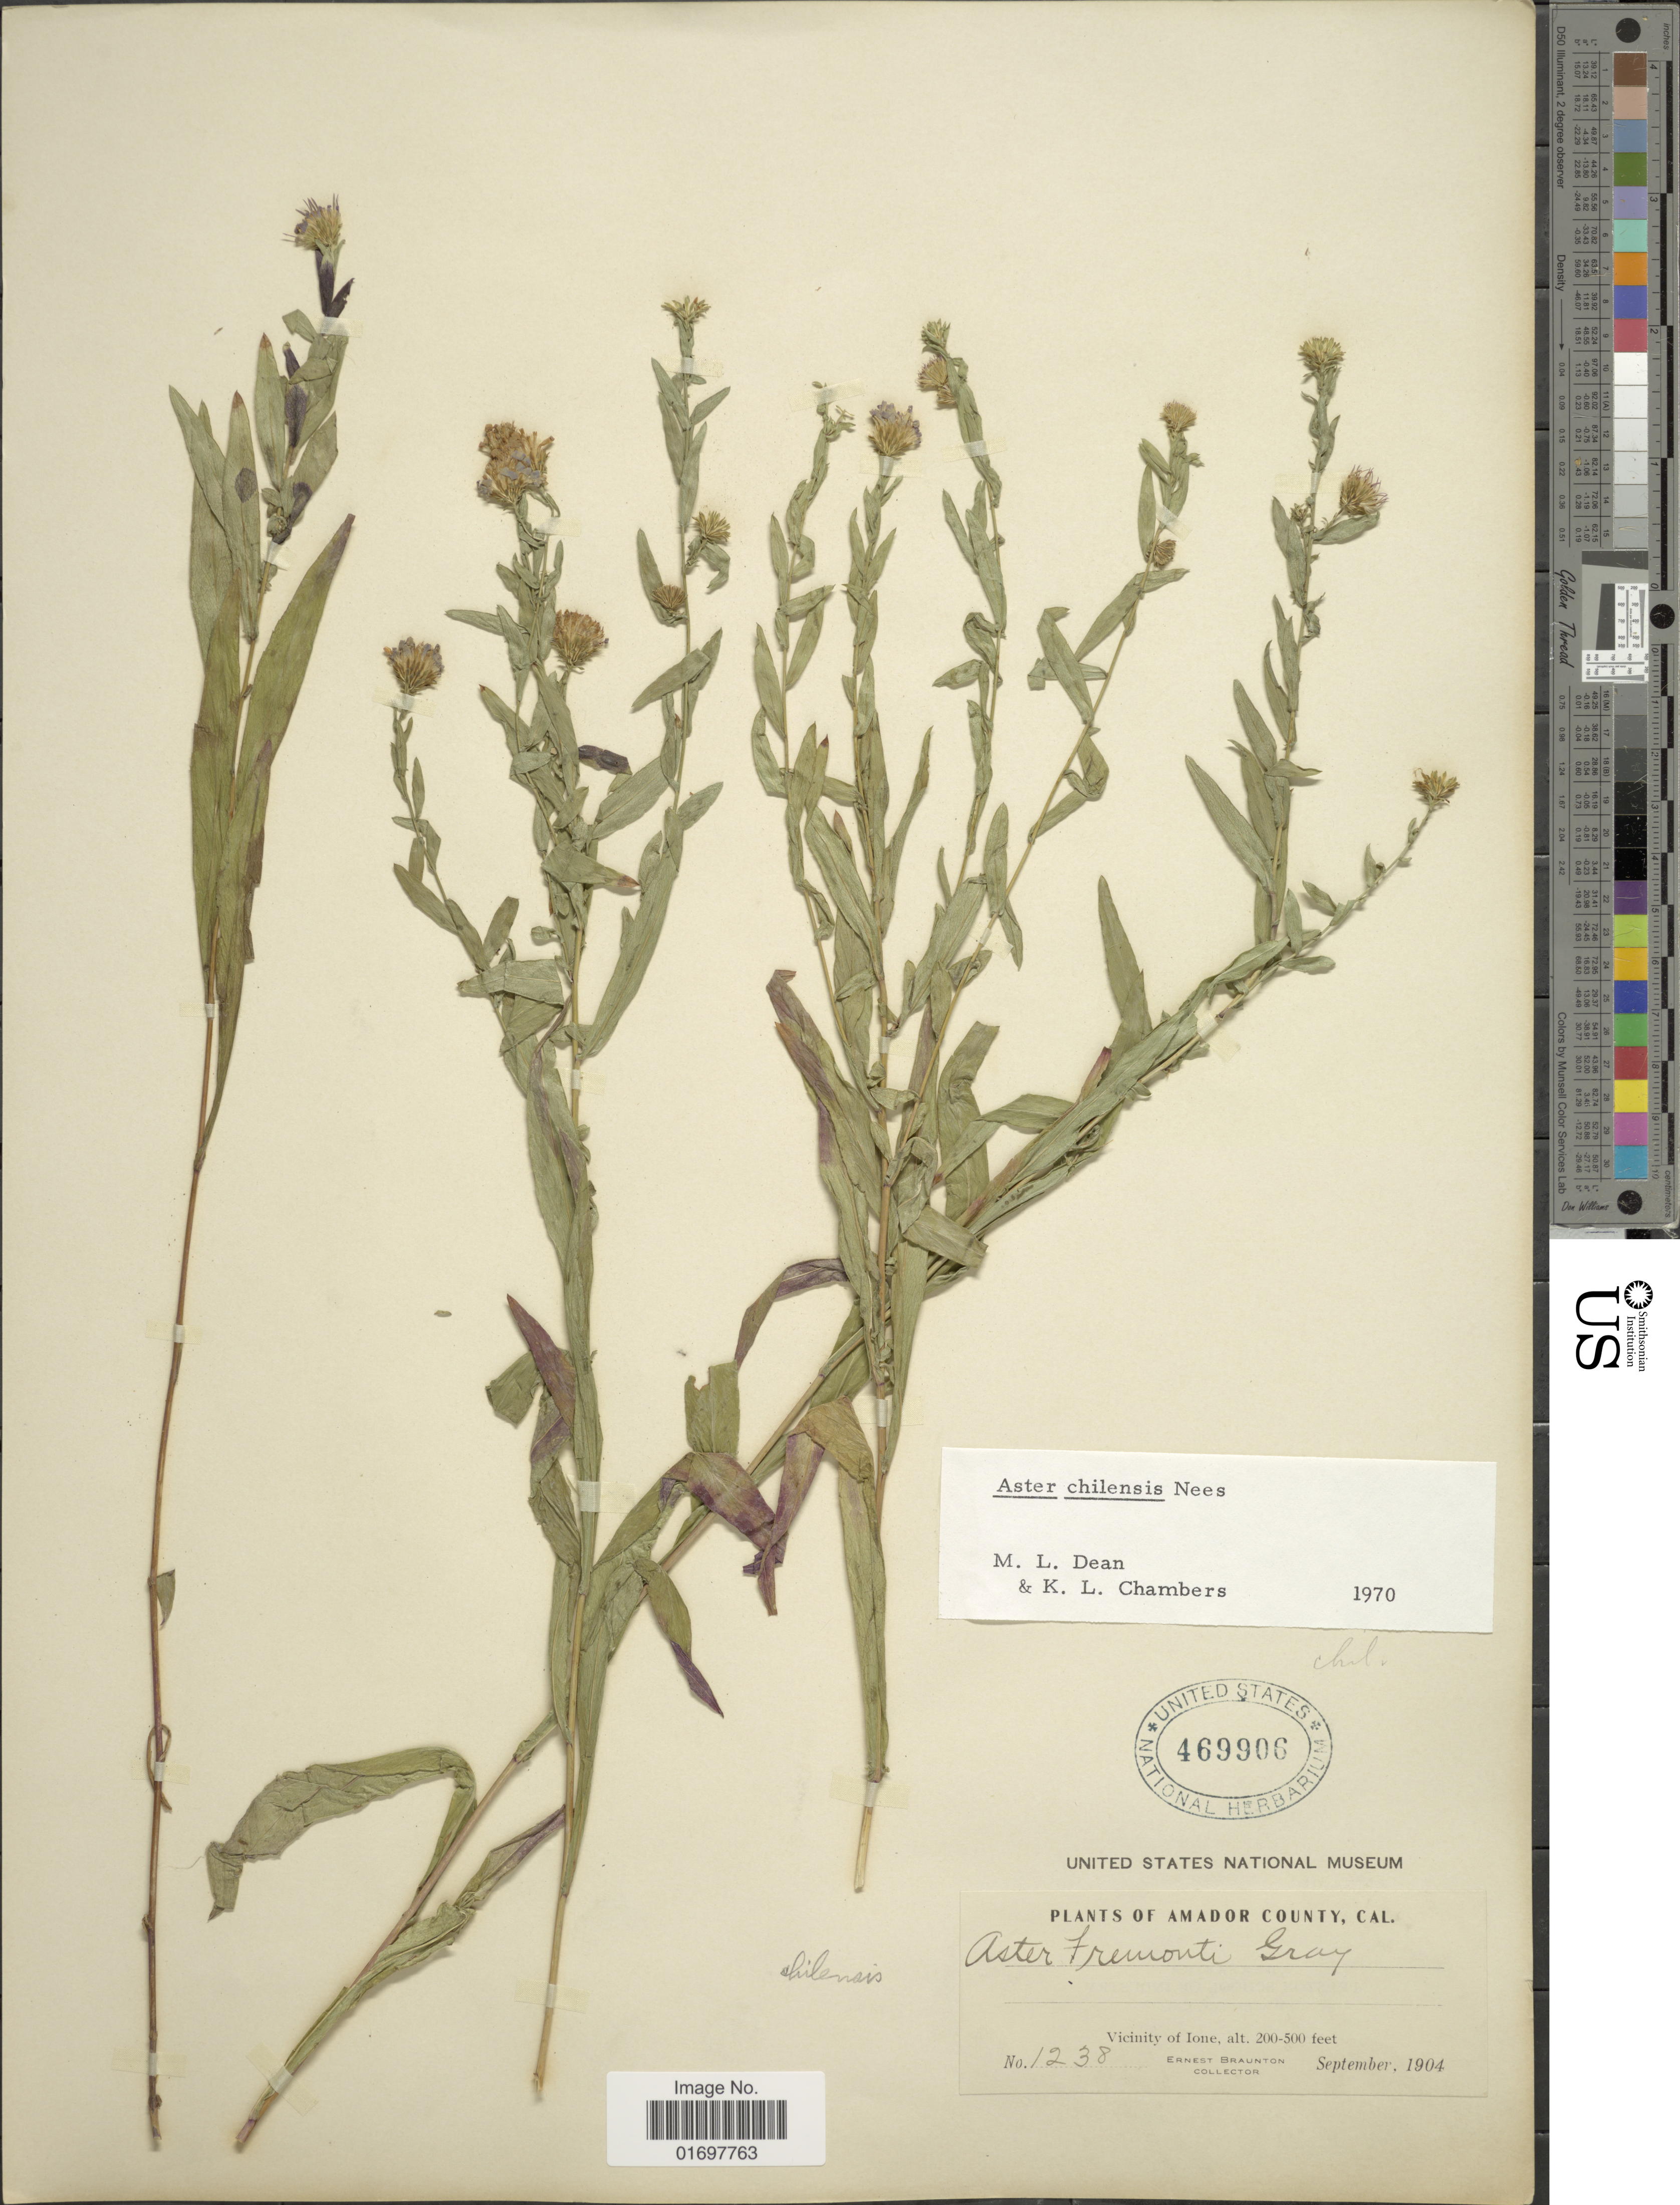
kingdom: Plantae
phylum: Tracheophyta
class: Magnoliopsida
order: Asterales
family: Asteraceae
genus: Symphyotrichum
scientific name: Symphyotrichum chilense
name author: (Nees) G.L. Nesom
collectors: E. Braunton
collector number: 1238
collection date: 1904-09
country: United States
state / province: California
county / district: Amador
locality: Amador County, Cal. Vicinity of Ione.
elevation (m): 61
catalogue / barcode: US 469906